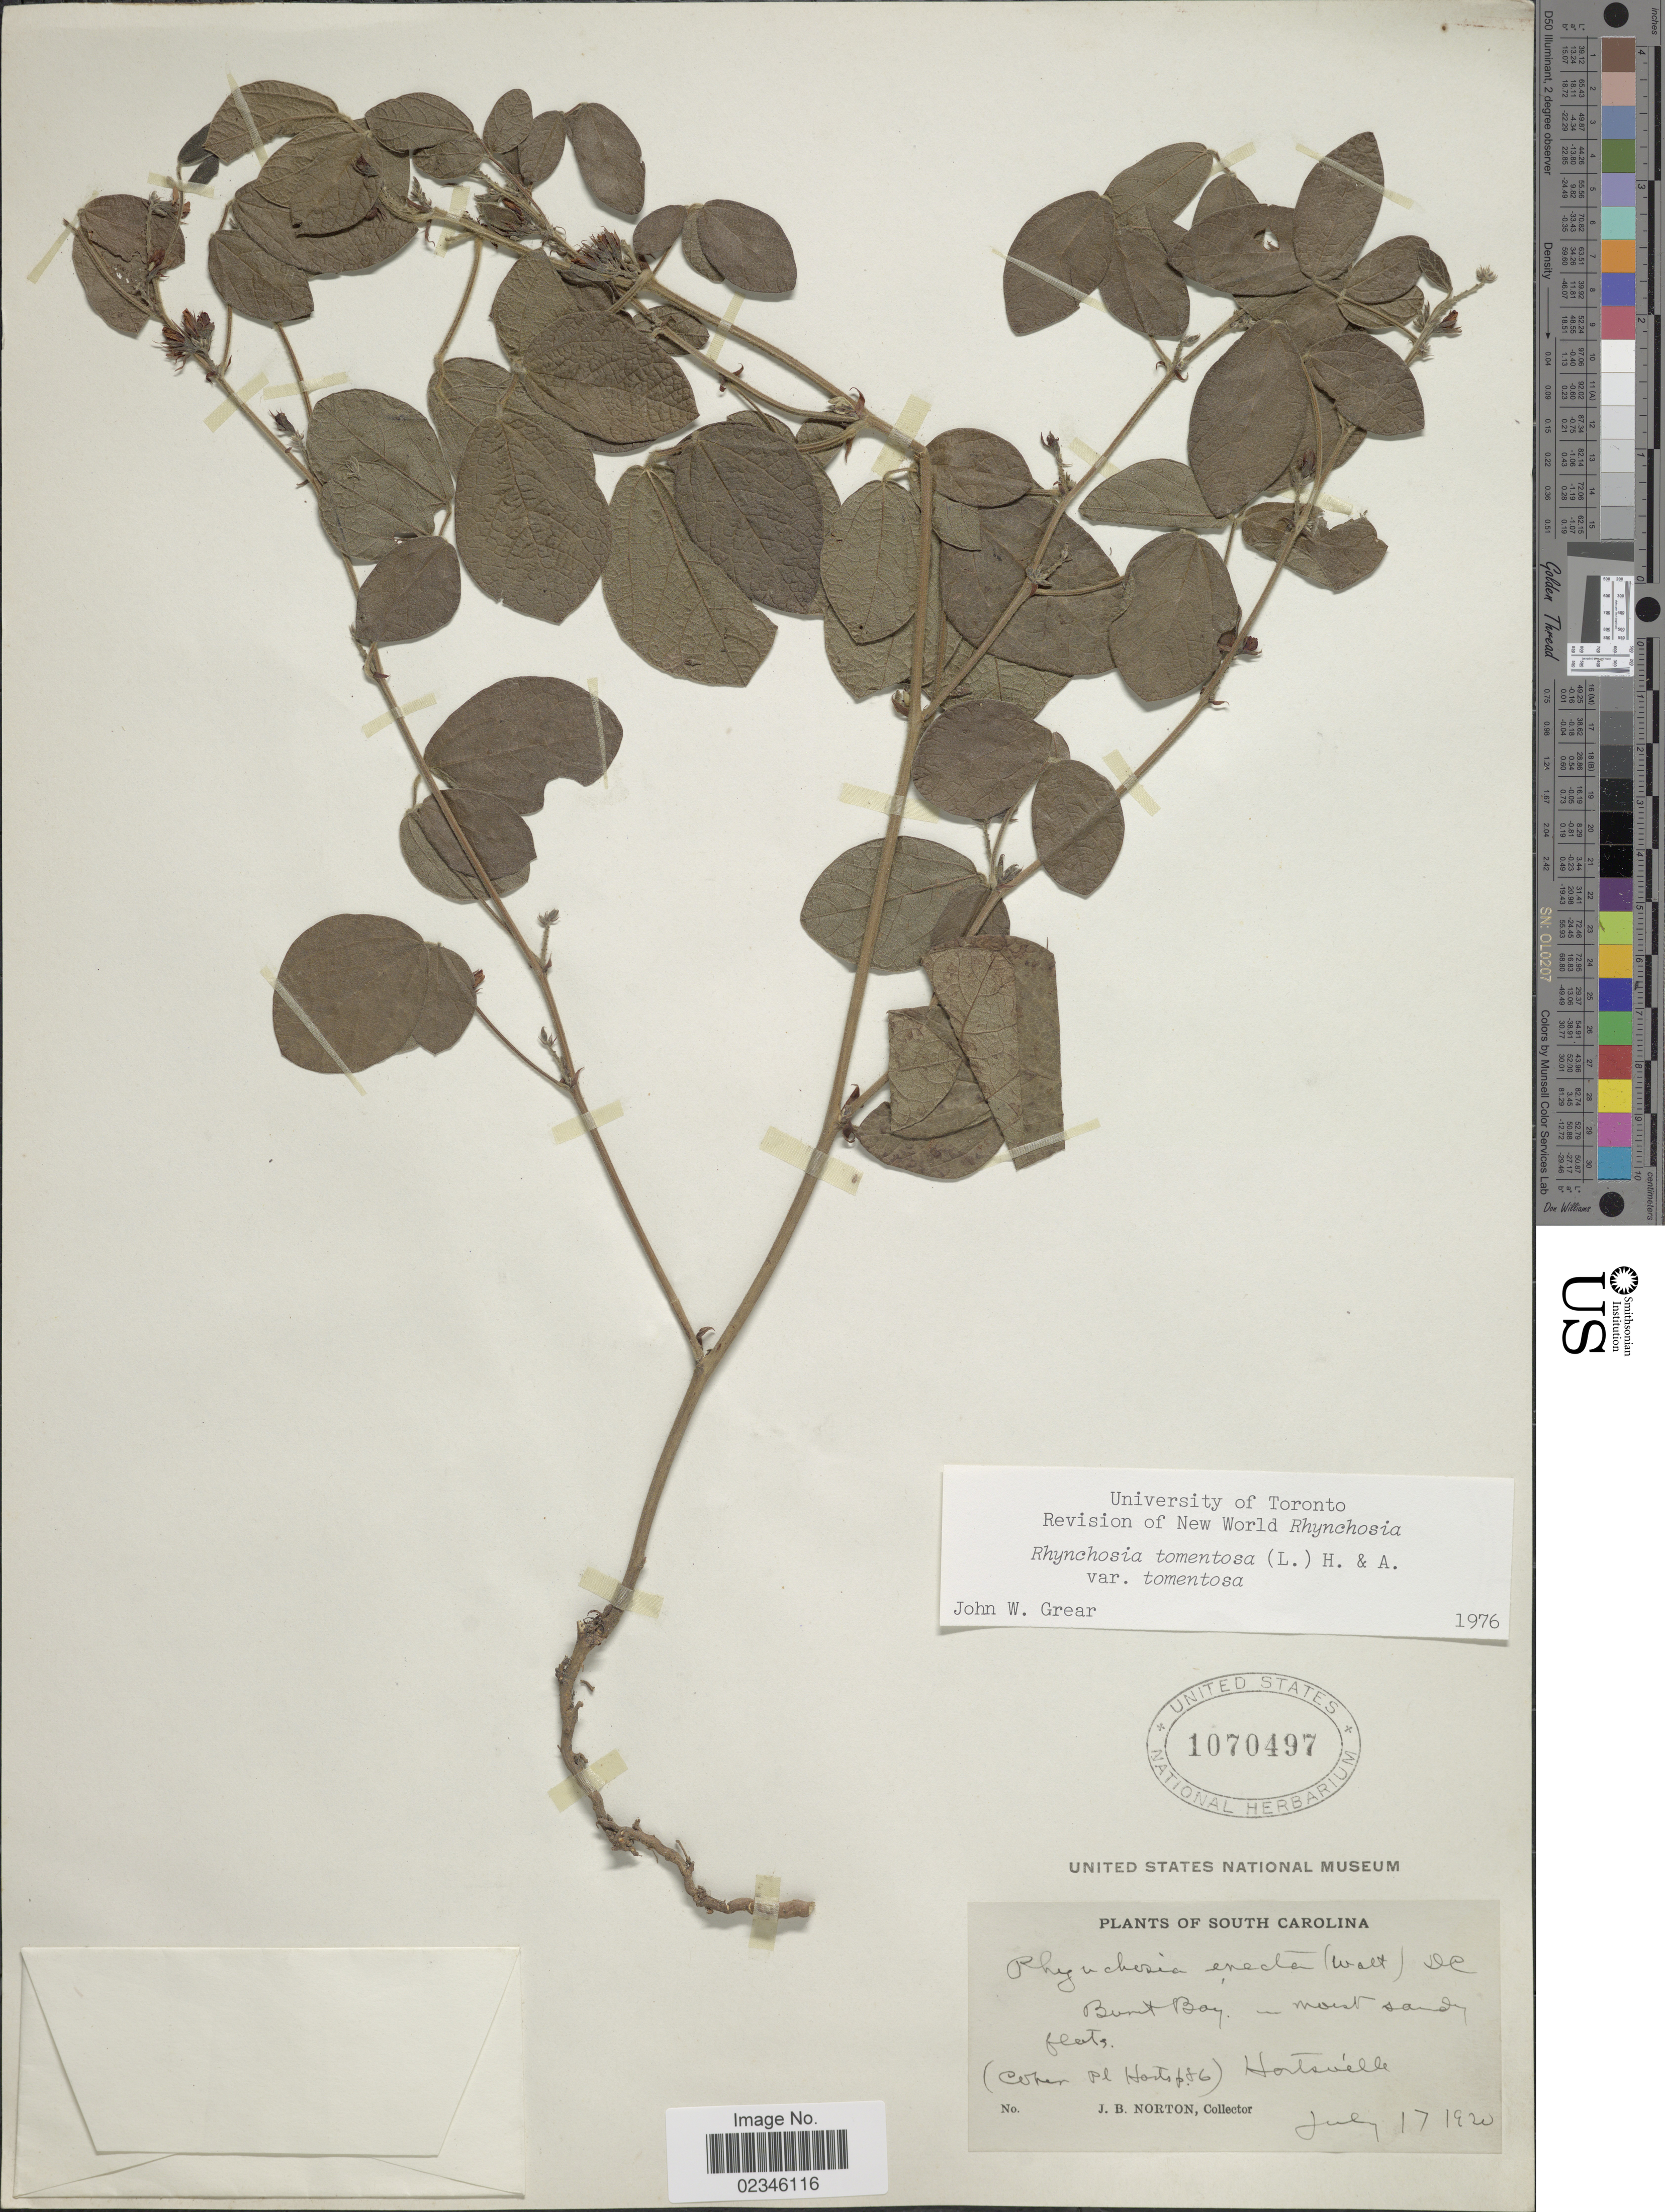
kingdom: Plantae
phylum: Tracheophyta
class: Magnoliopsida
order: Fabales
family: Fabaceae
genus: Rhynchosia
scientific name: Rhynchosia tomentosa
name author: (L.) Hook. & Arn.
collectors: J. B. Norton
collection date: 1920-07-17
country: United States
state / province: South Carolina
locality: Burnt Bay in moist sandy flats. Hartsville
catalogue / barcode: US 1070497